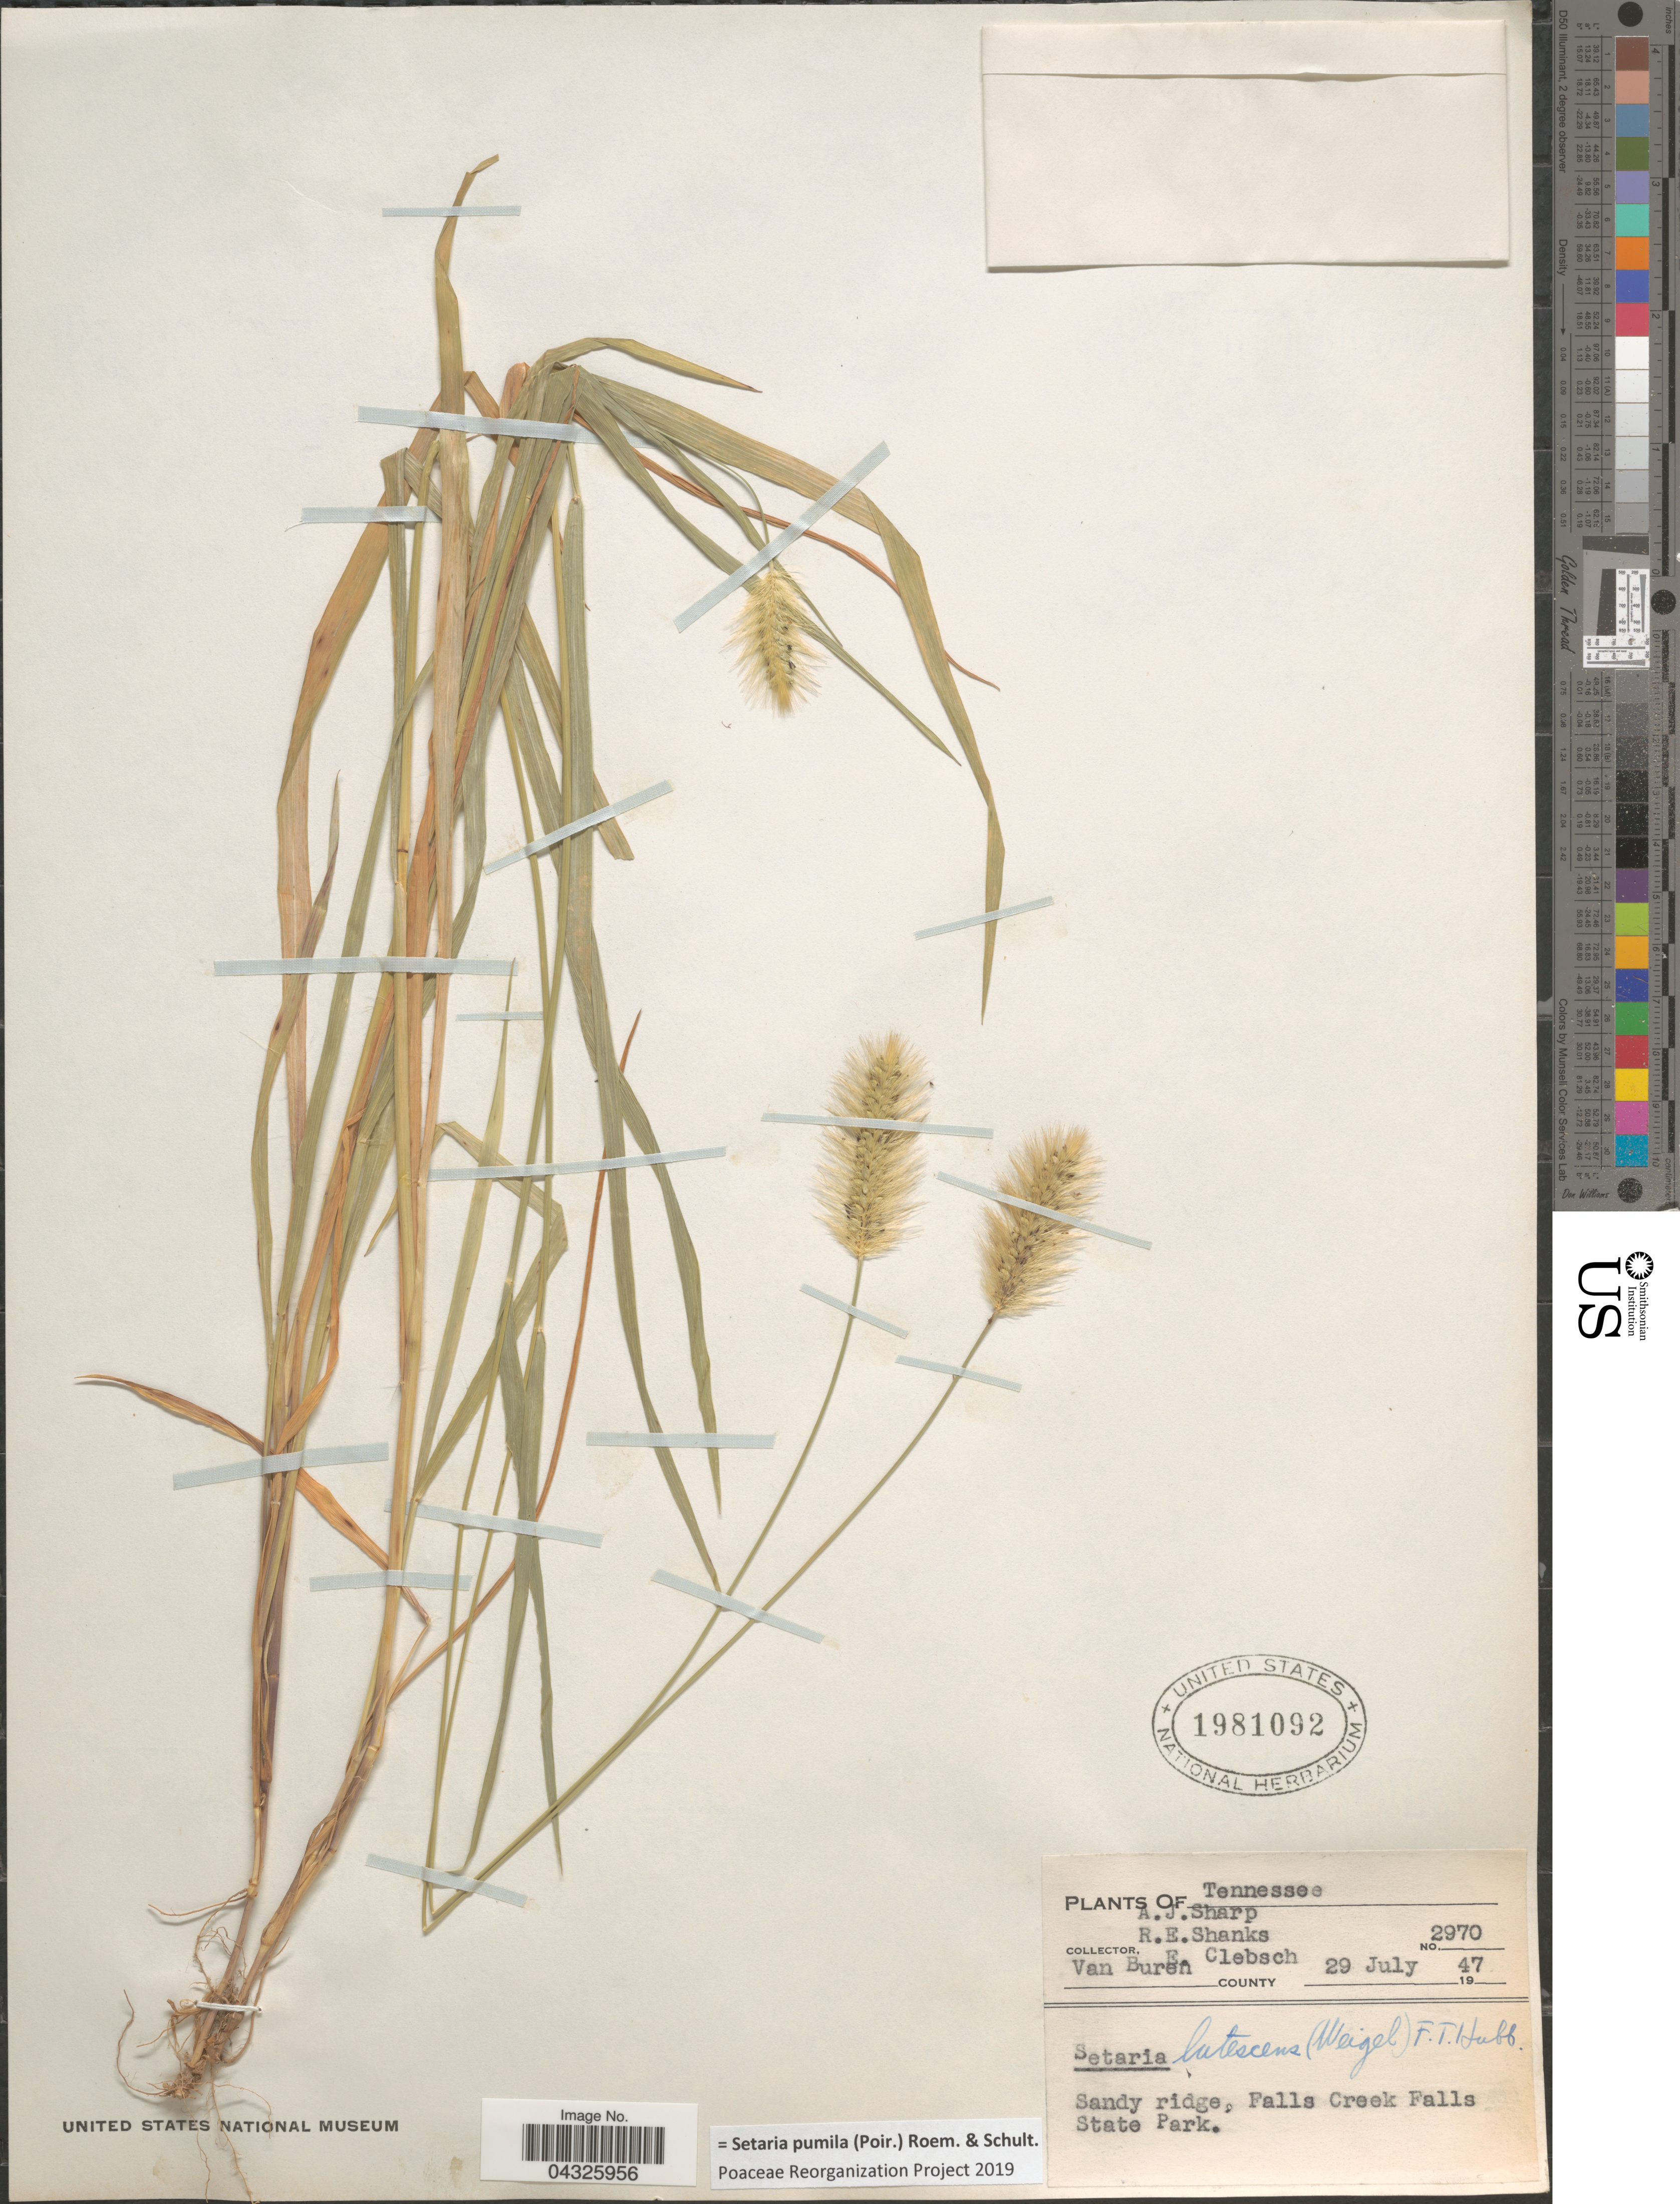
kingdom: Plantae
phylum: Tracheophyta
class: Liliopsida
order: Poales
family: Poaceae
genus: Setaria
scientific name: Setaria pumila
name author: (Poir.) Roem. & Schult.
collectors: A. J. Sharp, R. Shanks & E. Clebsch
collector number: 2970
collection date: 1947-07-29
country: United States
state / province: Tennessee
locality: Van Buren County. Sandy ridge, Falls Creek Falls State Park.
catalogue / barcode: US 1981092